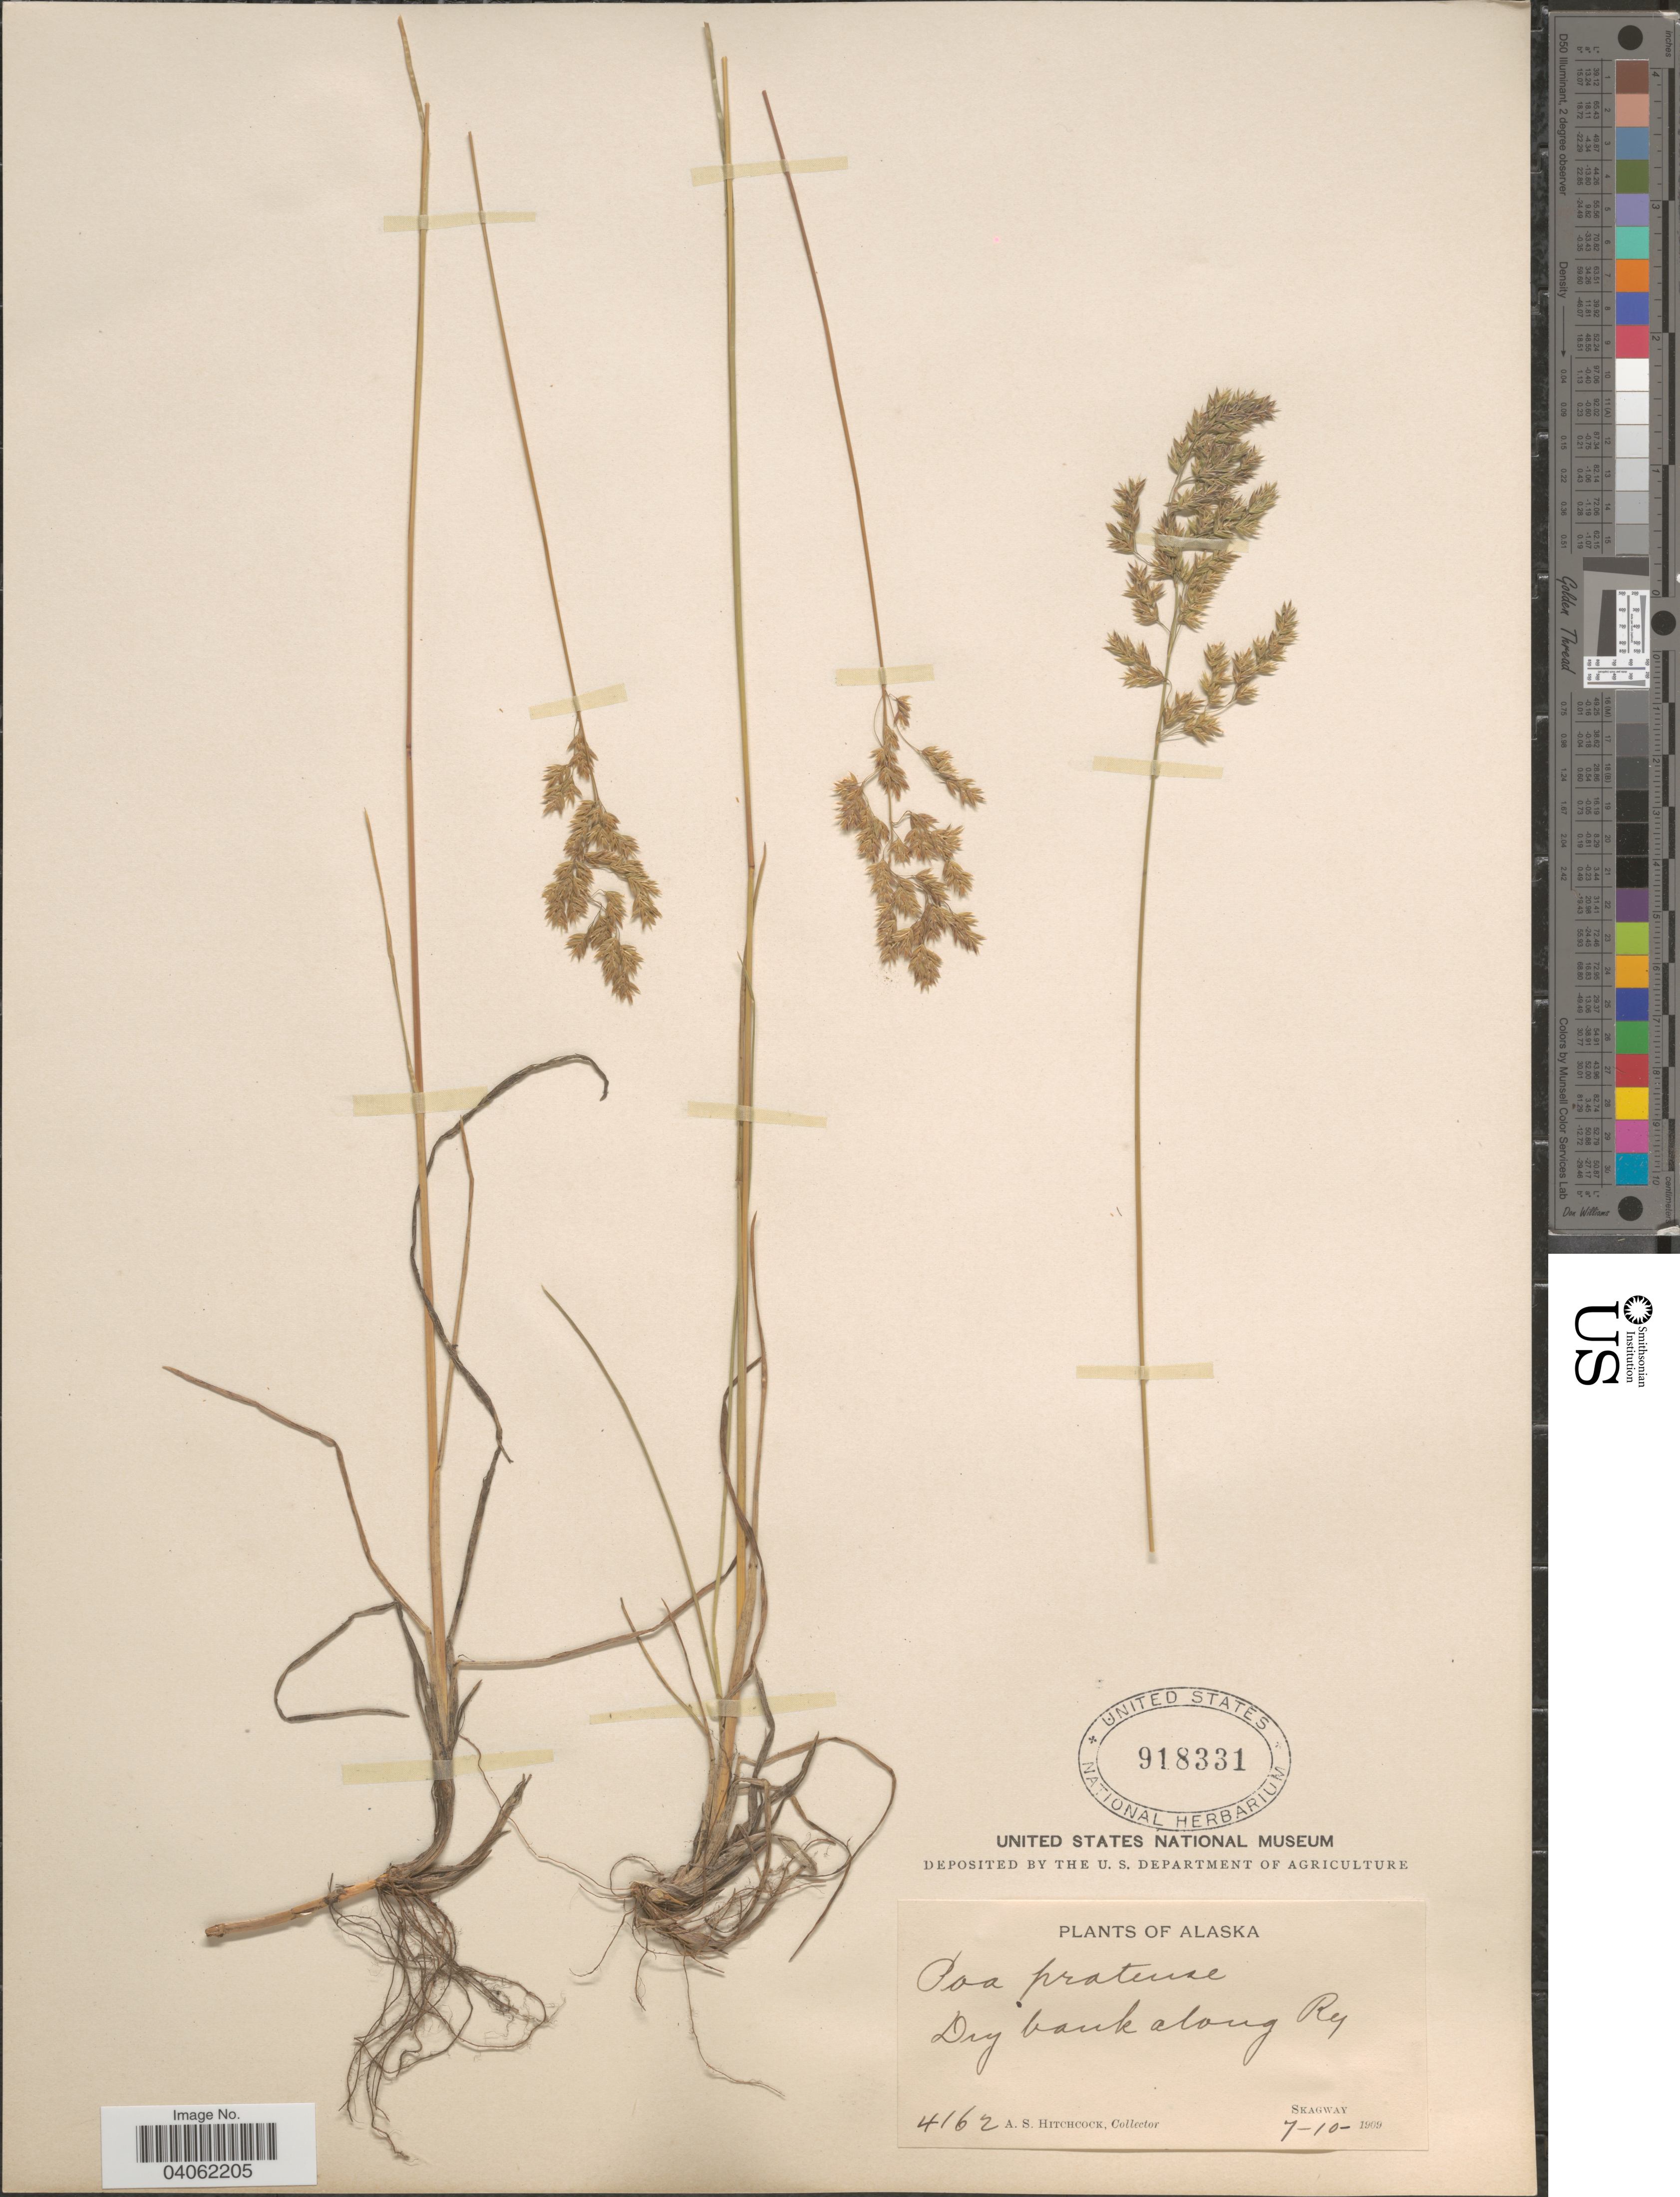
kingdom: Plantae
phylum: Tracheophyta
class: Liliopsida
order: Poales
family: Poaceae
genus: Poa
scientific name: Poa pratensis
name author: L.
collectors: A. S. Hitchcock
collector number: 4162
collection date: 1909-07-10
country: United States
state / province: Alaska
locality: Along Ry. Skagway.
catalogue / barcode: US 918331